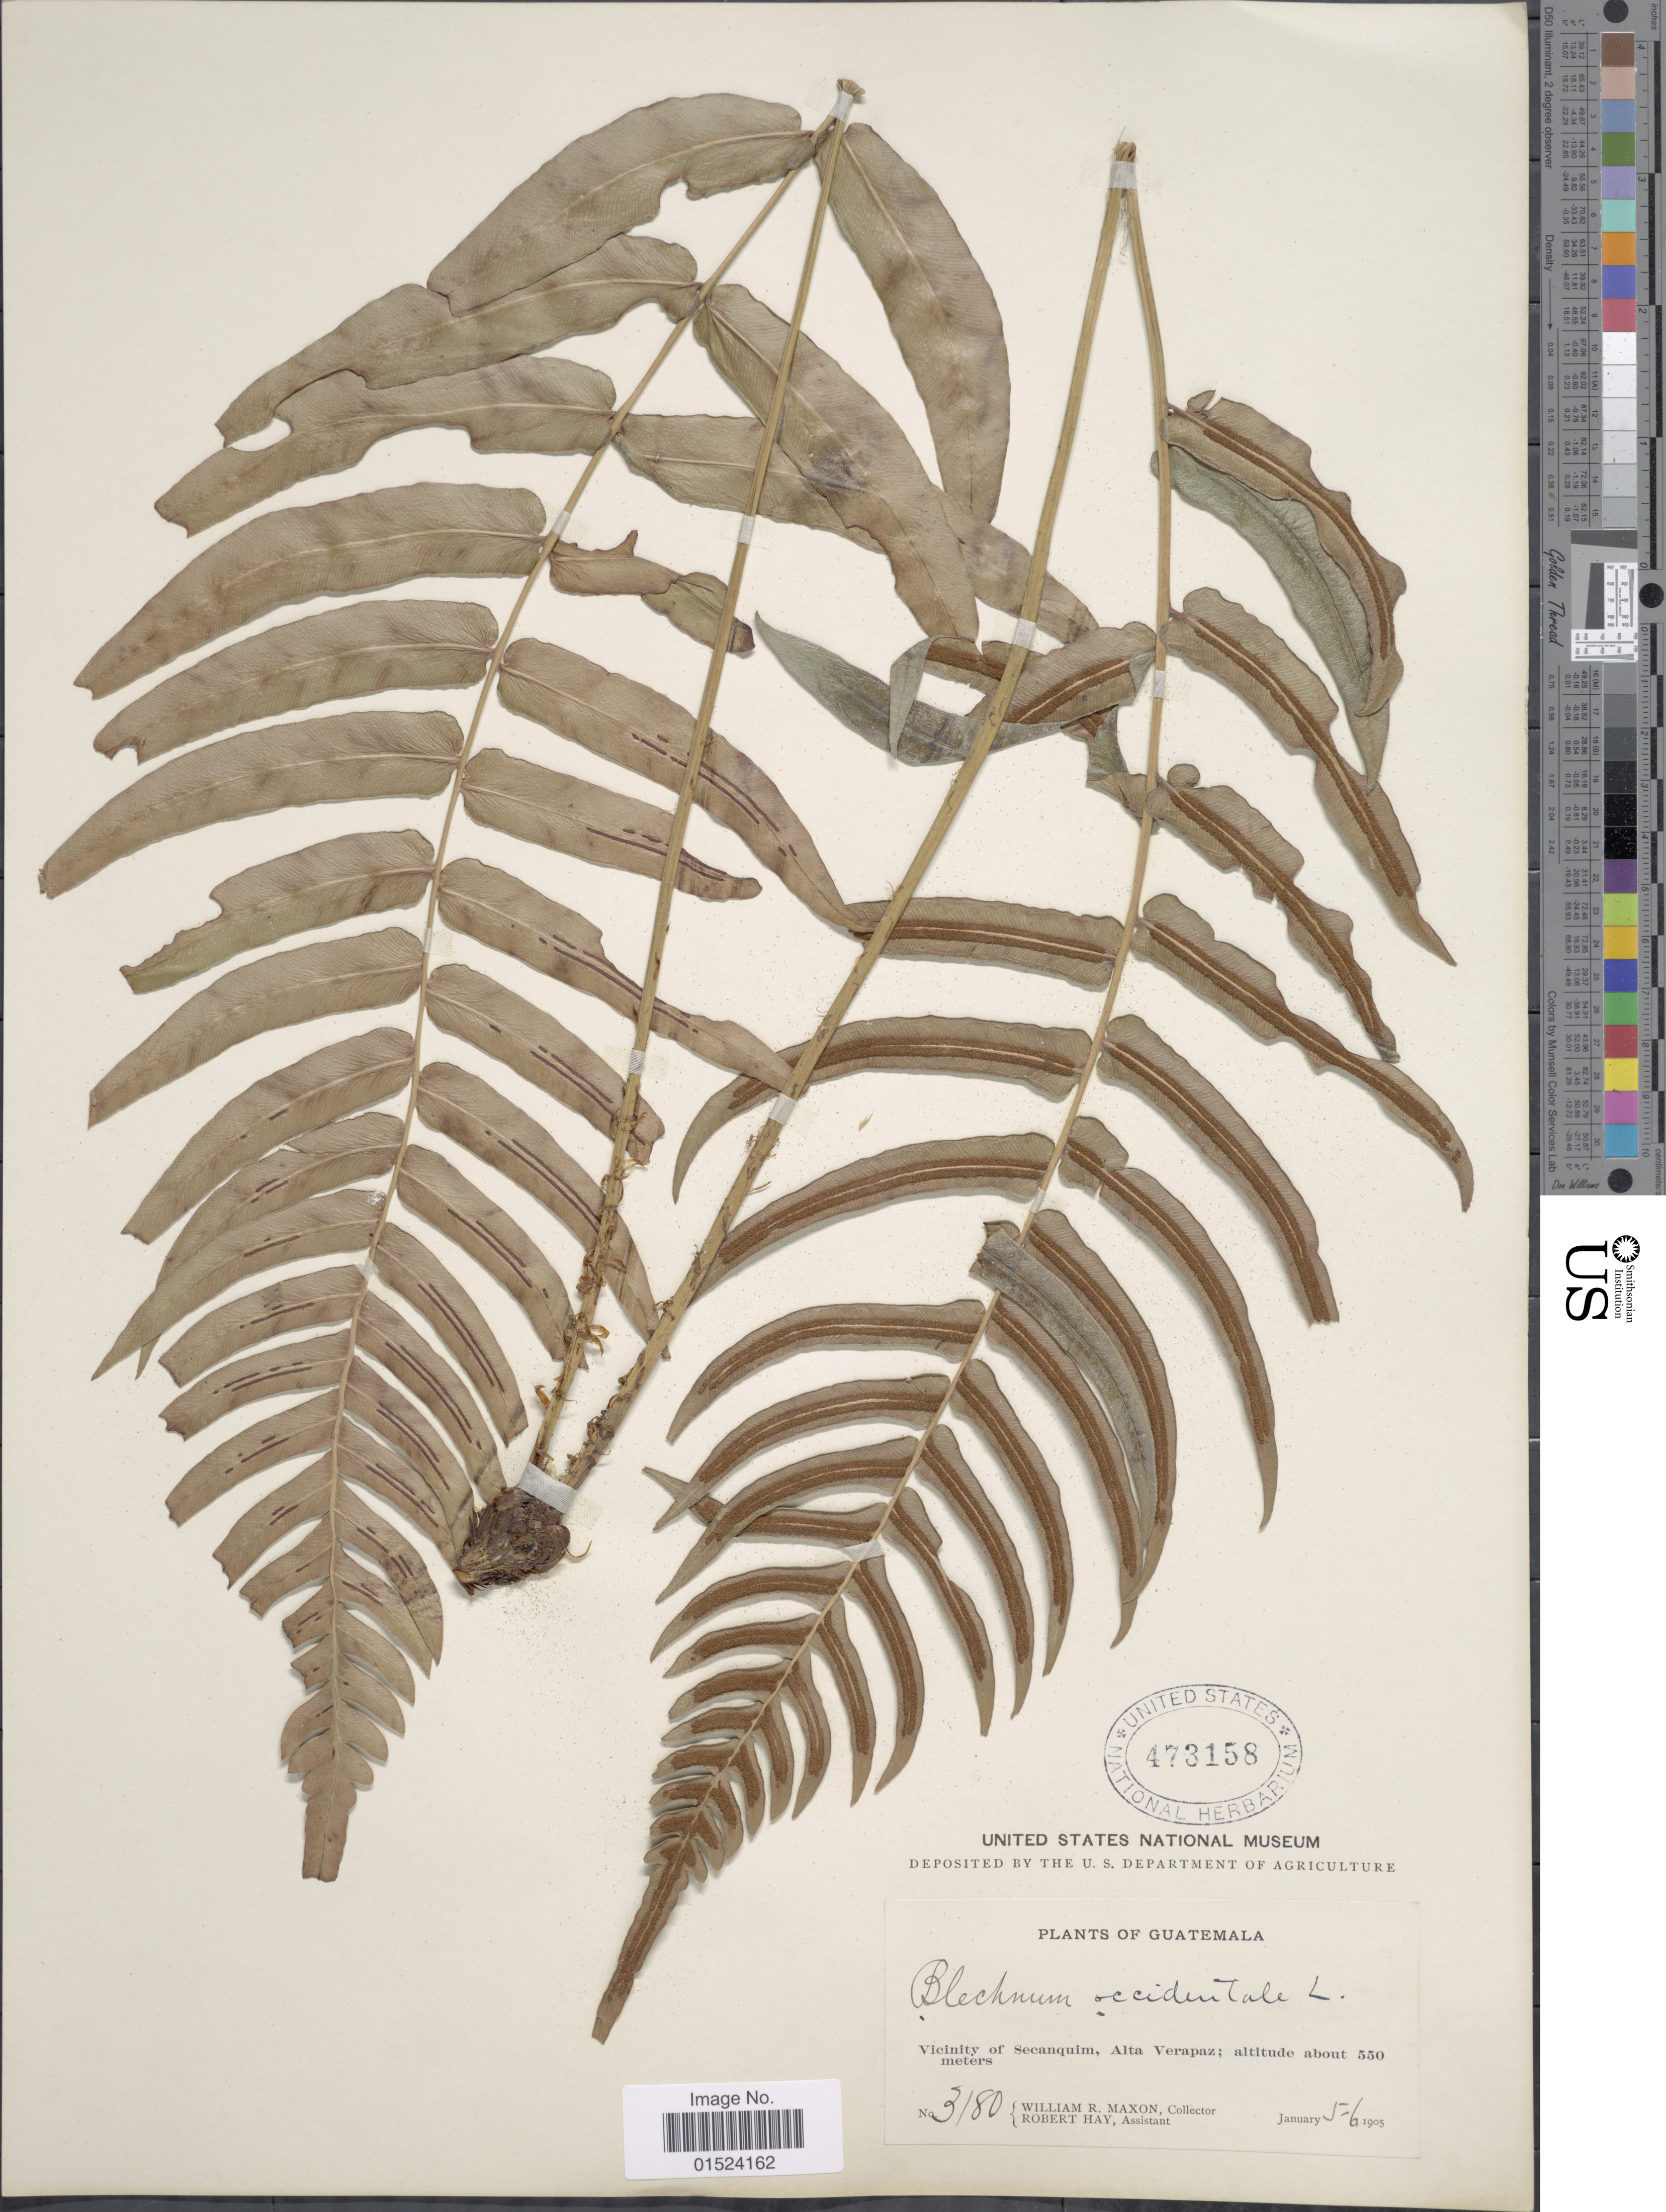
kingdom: Plantae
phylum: Tracheophyta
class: Polypodiopsida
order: Polypodiales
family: Blechnaceae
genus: Blechnum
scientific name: Blechnum occidentale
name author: L.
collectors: W. R. Maxon & R. H. Hay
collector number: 3180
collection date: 1905-01-05/1905-01-06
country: Guatemala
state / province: Alta Verapaz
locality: Vicinity of Secanquim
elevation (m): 550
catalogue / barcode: US 473158